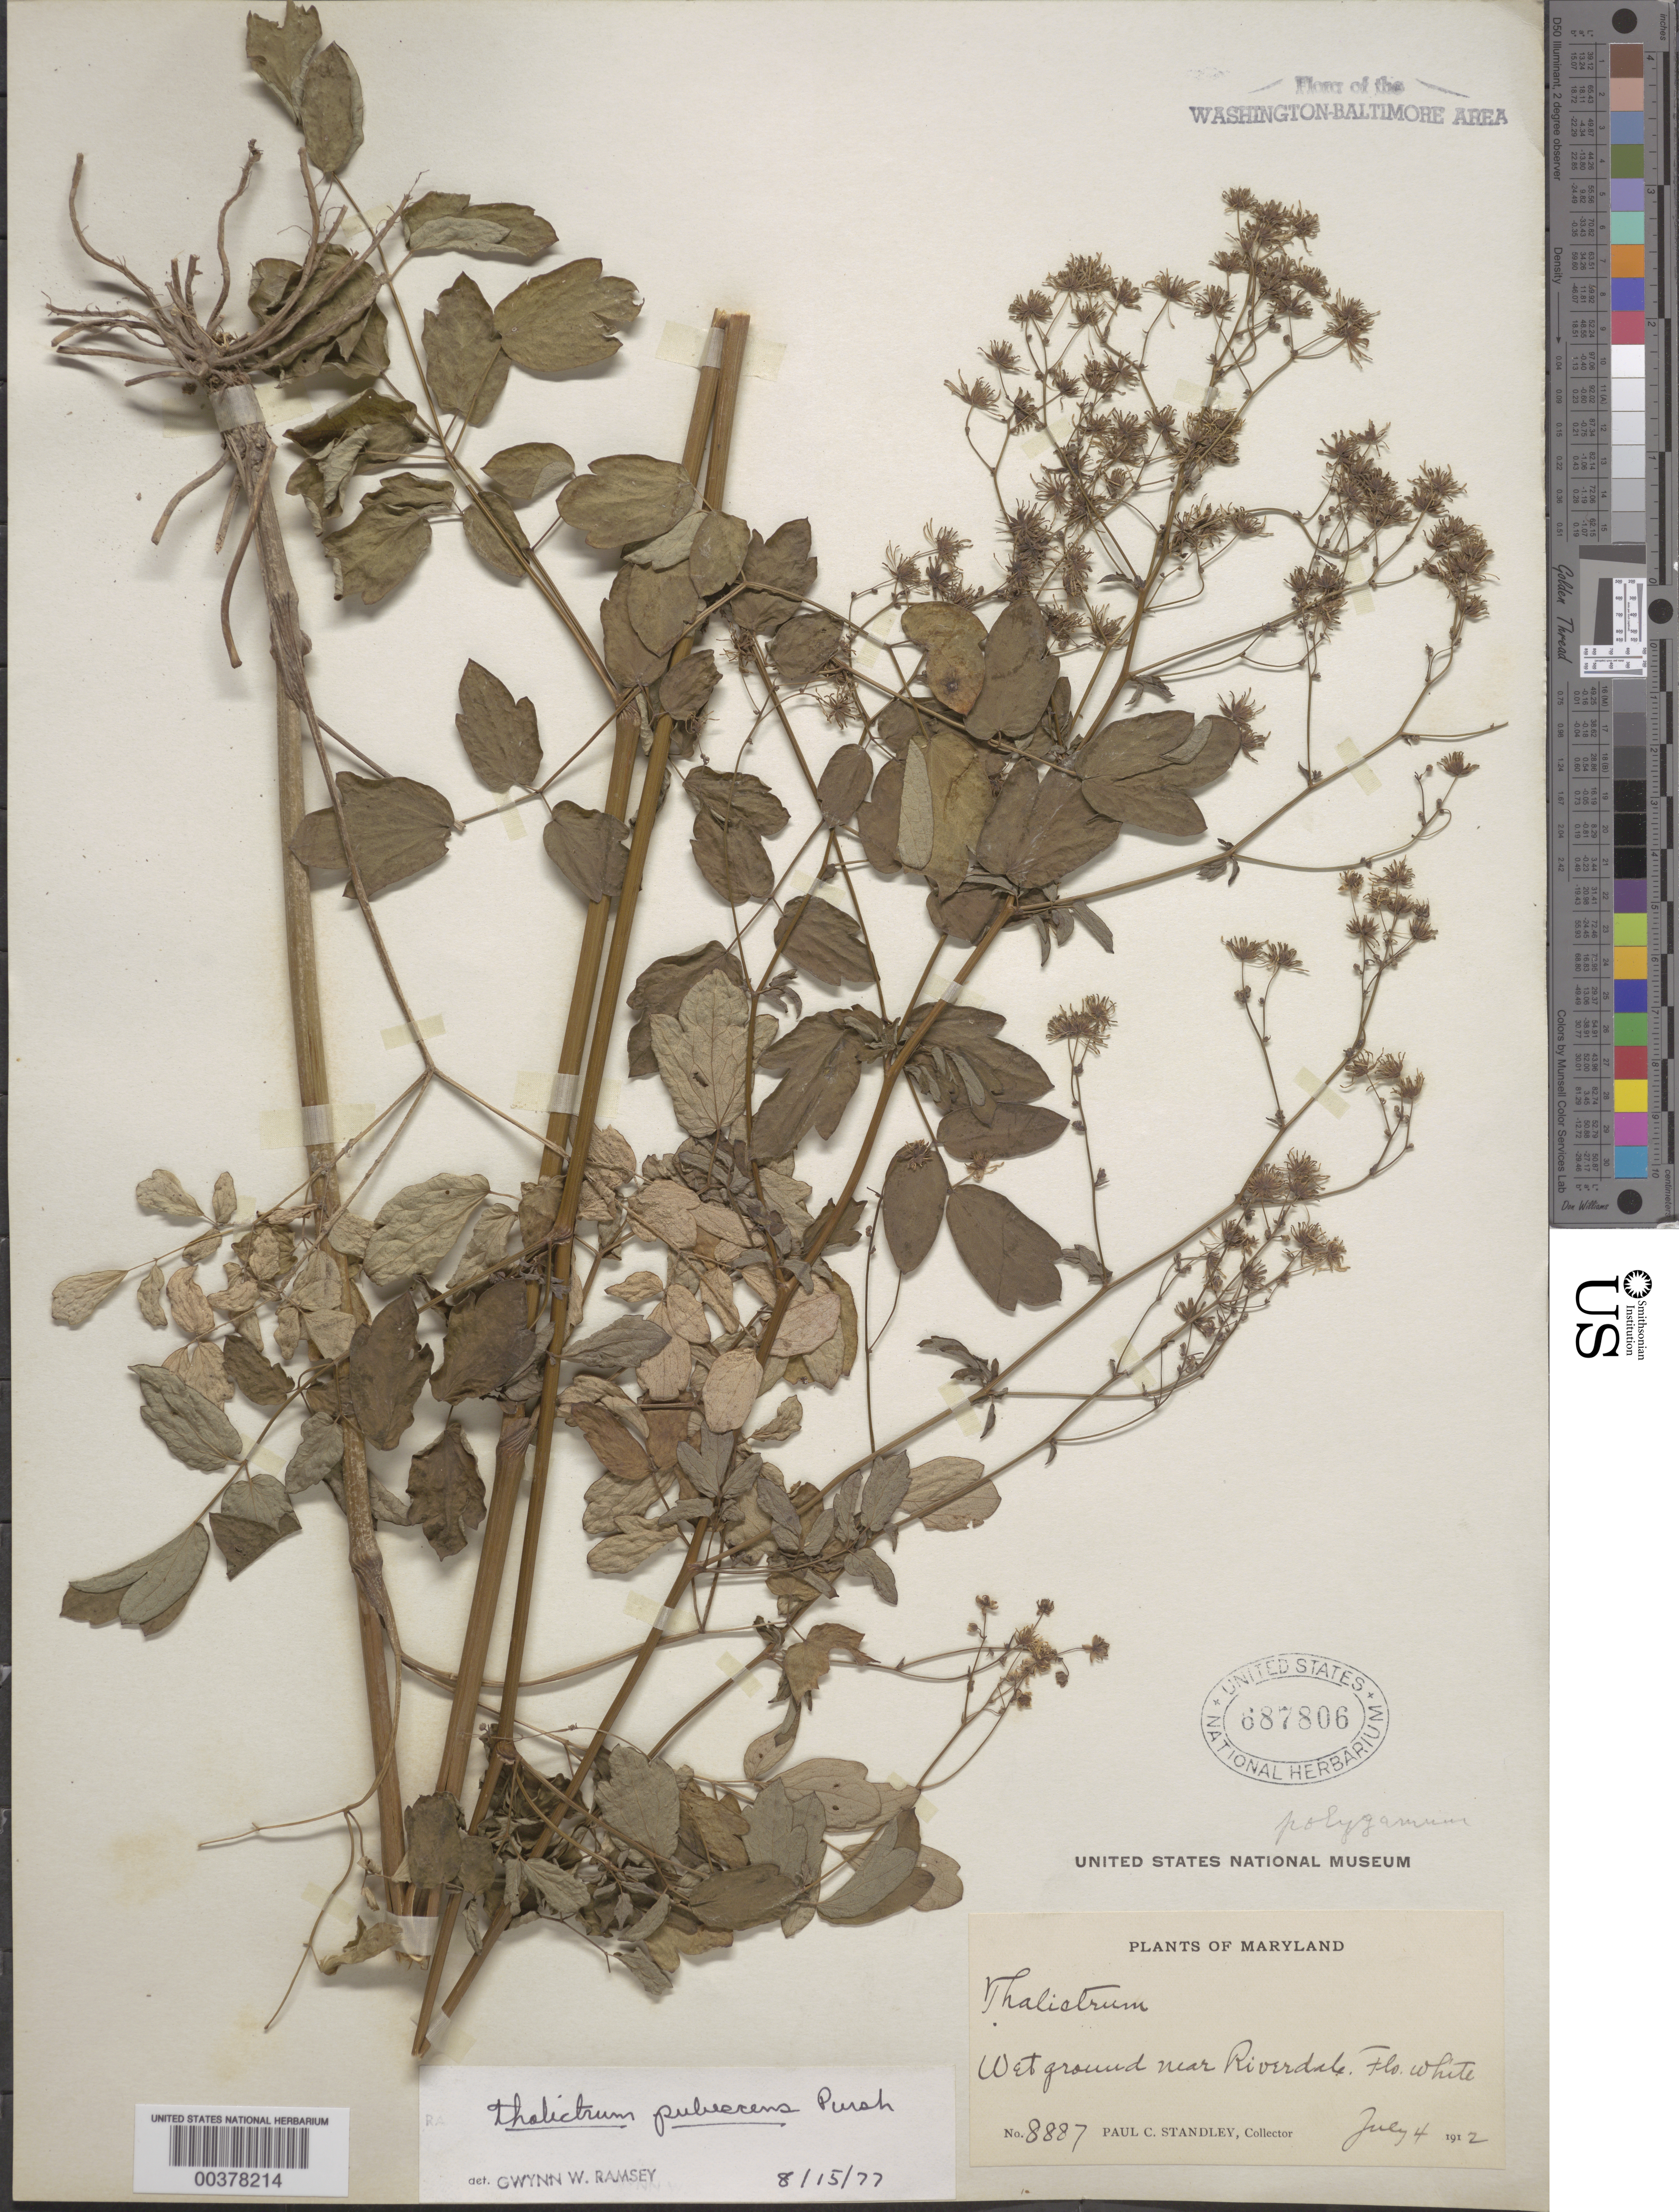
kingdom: Plantae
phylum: Tracheophyta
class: Magnoliopsida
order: Ranunculales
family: Ranunculaceae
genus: Thalictrum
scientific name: Thalictrum pubescens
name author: Pursh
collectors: P. C. Standley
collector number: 8887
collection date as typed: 04 Jul 1912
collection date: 1912-07-04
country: United States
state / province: Maryland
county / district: Prince George's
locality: Near Riverdale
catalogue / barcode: US 687806